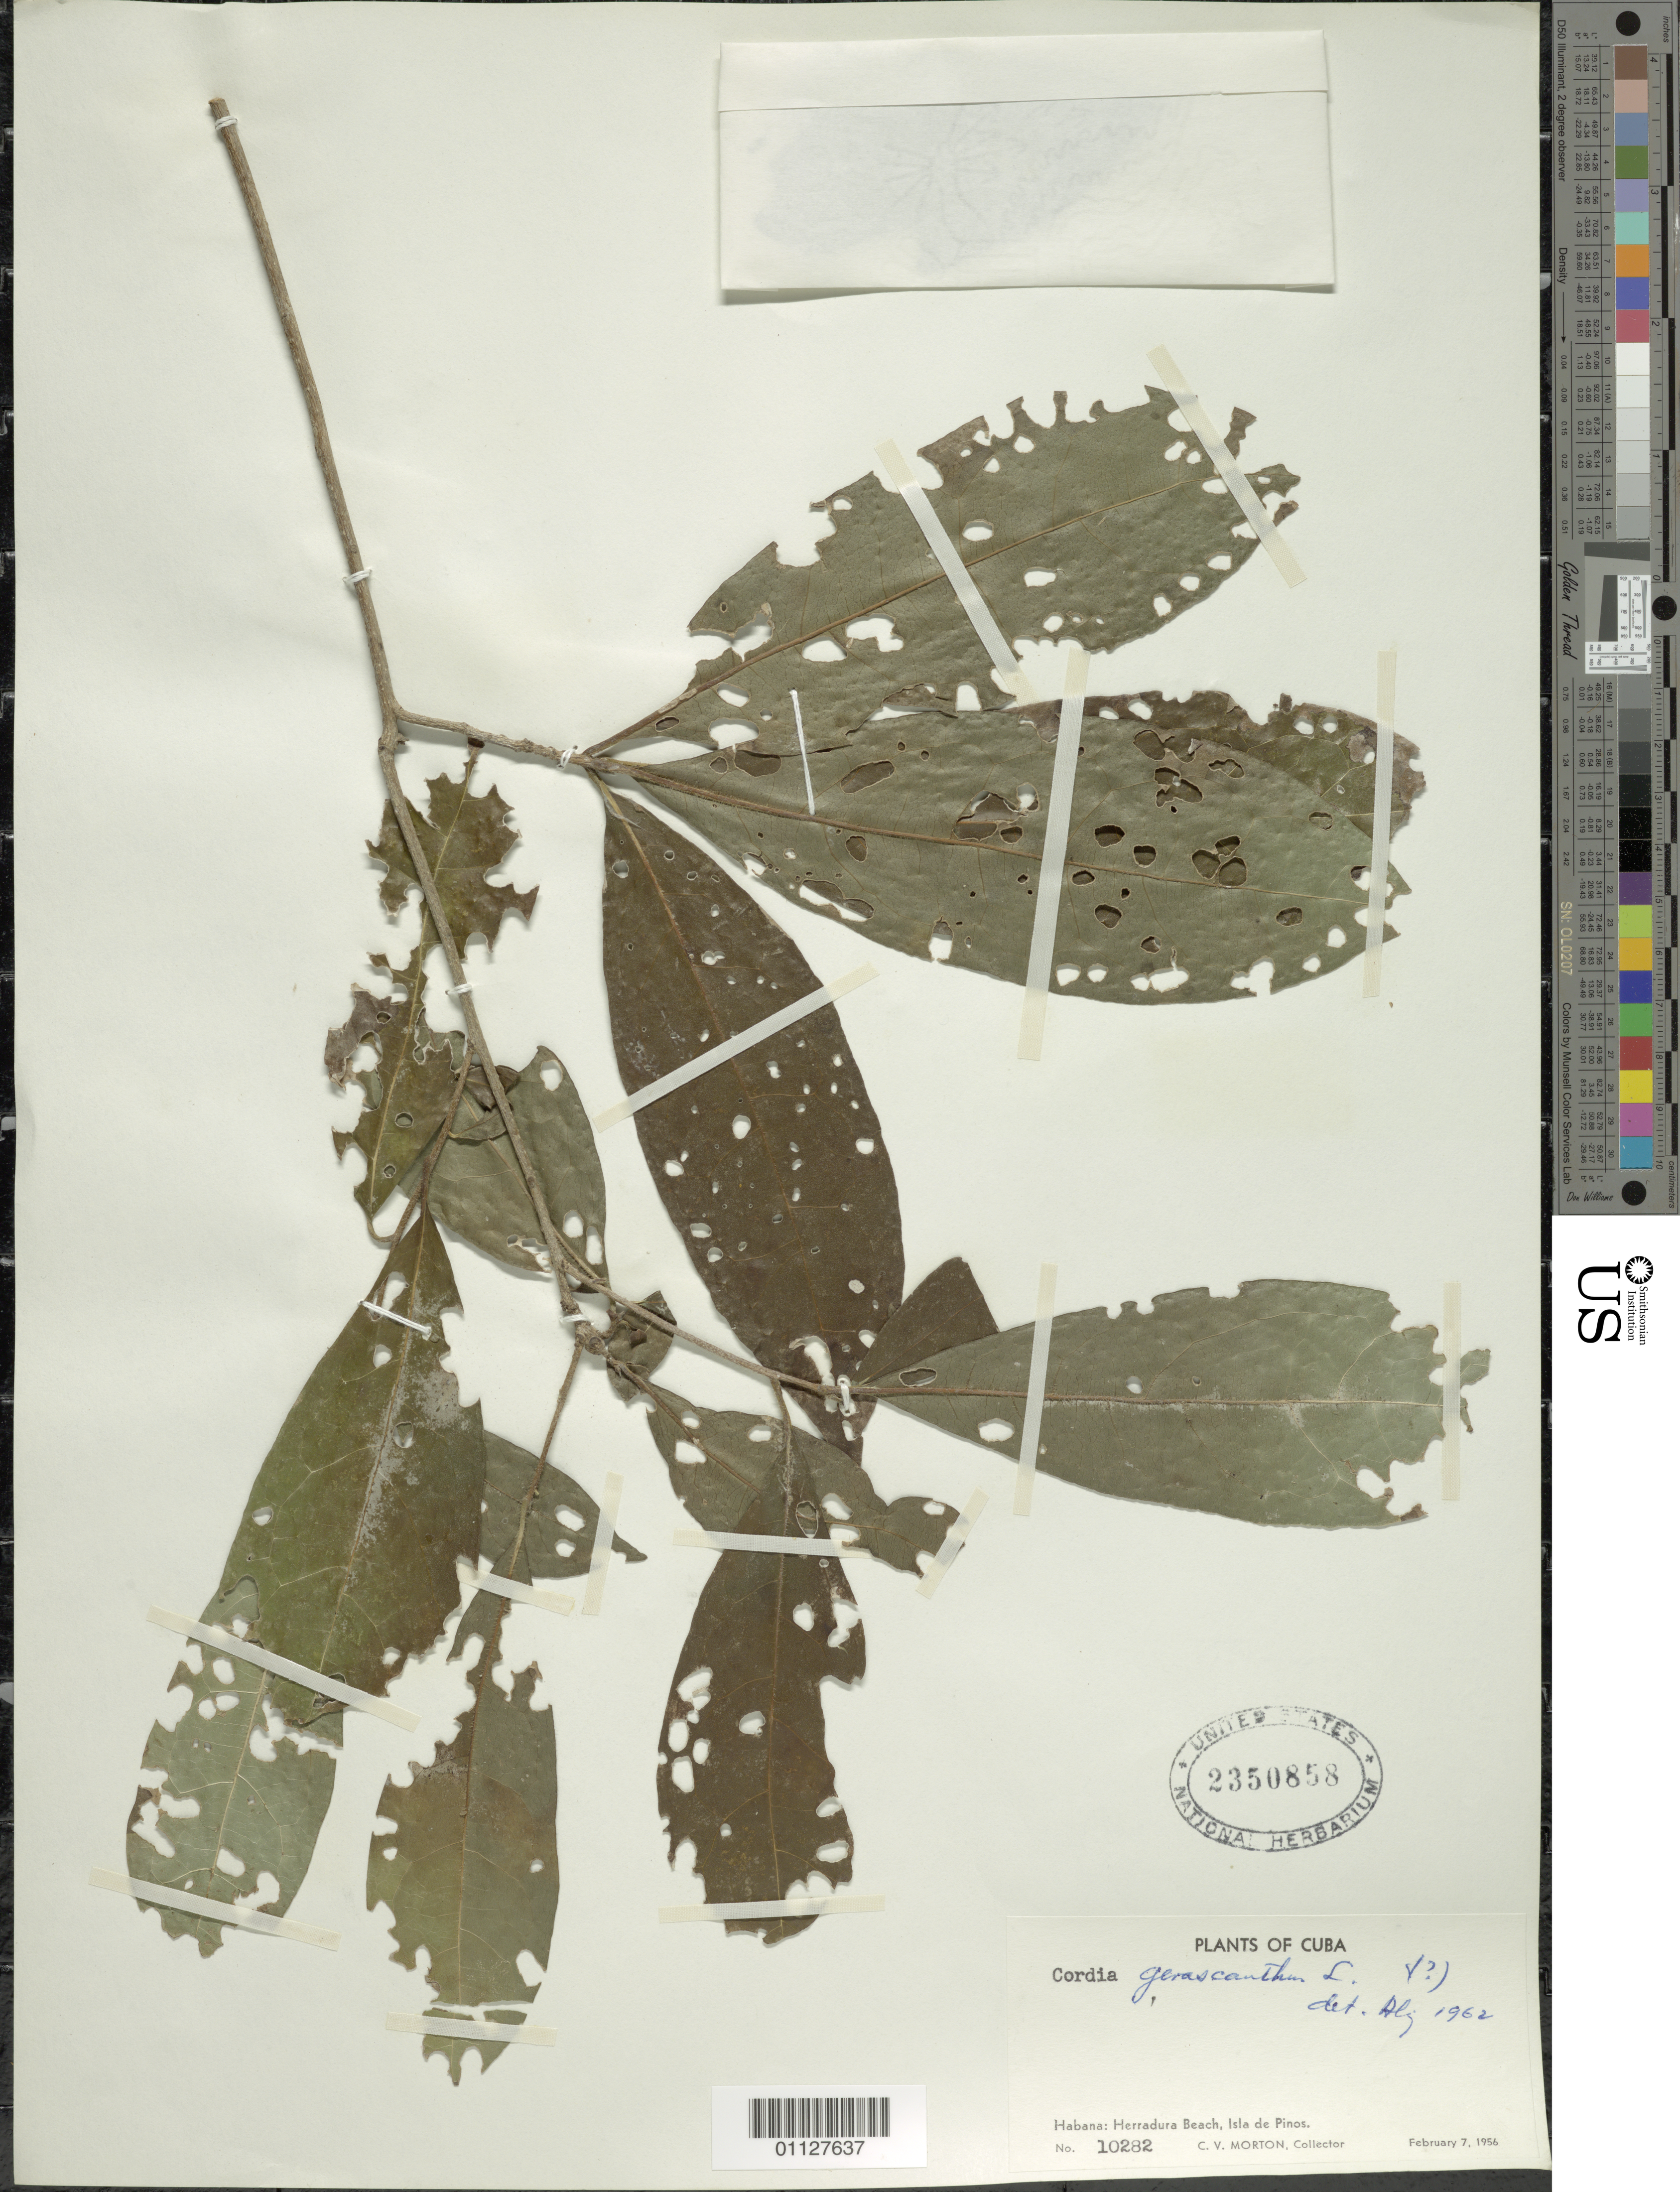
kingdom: Plantae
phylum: Tracheophyta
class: Magnoliopsida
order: Boraginales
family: Cordiaceae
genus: Cordia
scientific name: Cordia gerascanthus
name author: L.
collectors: C. V. Morton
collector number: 10282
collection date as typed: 07 Feb 1956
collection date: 1956-02-07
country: Cuba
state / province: Isla de La Juventud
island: Isla de la Juventud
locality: Herradura Beach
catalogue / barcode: US 2350858